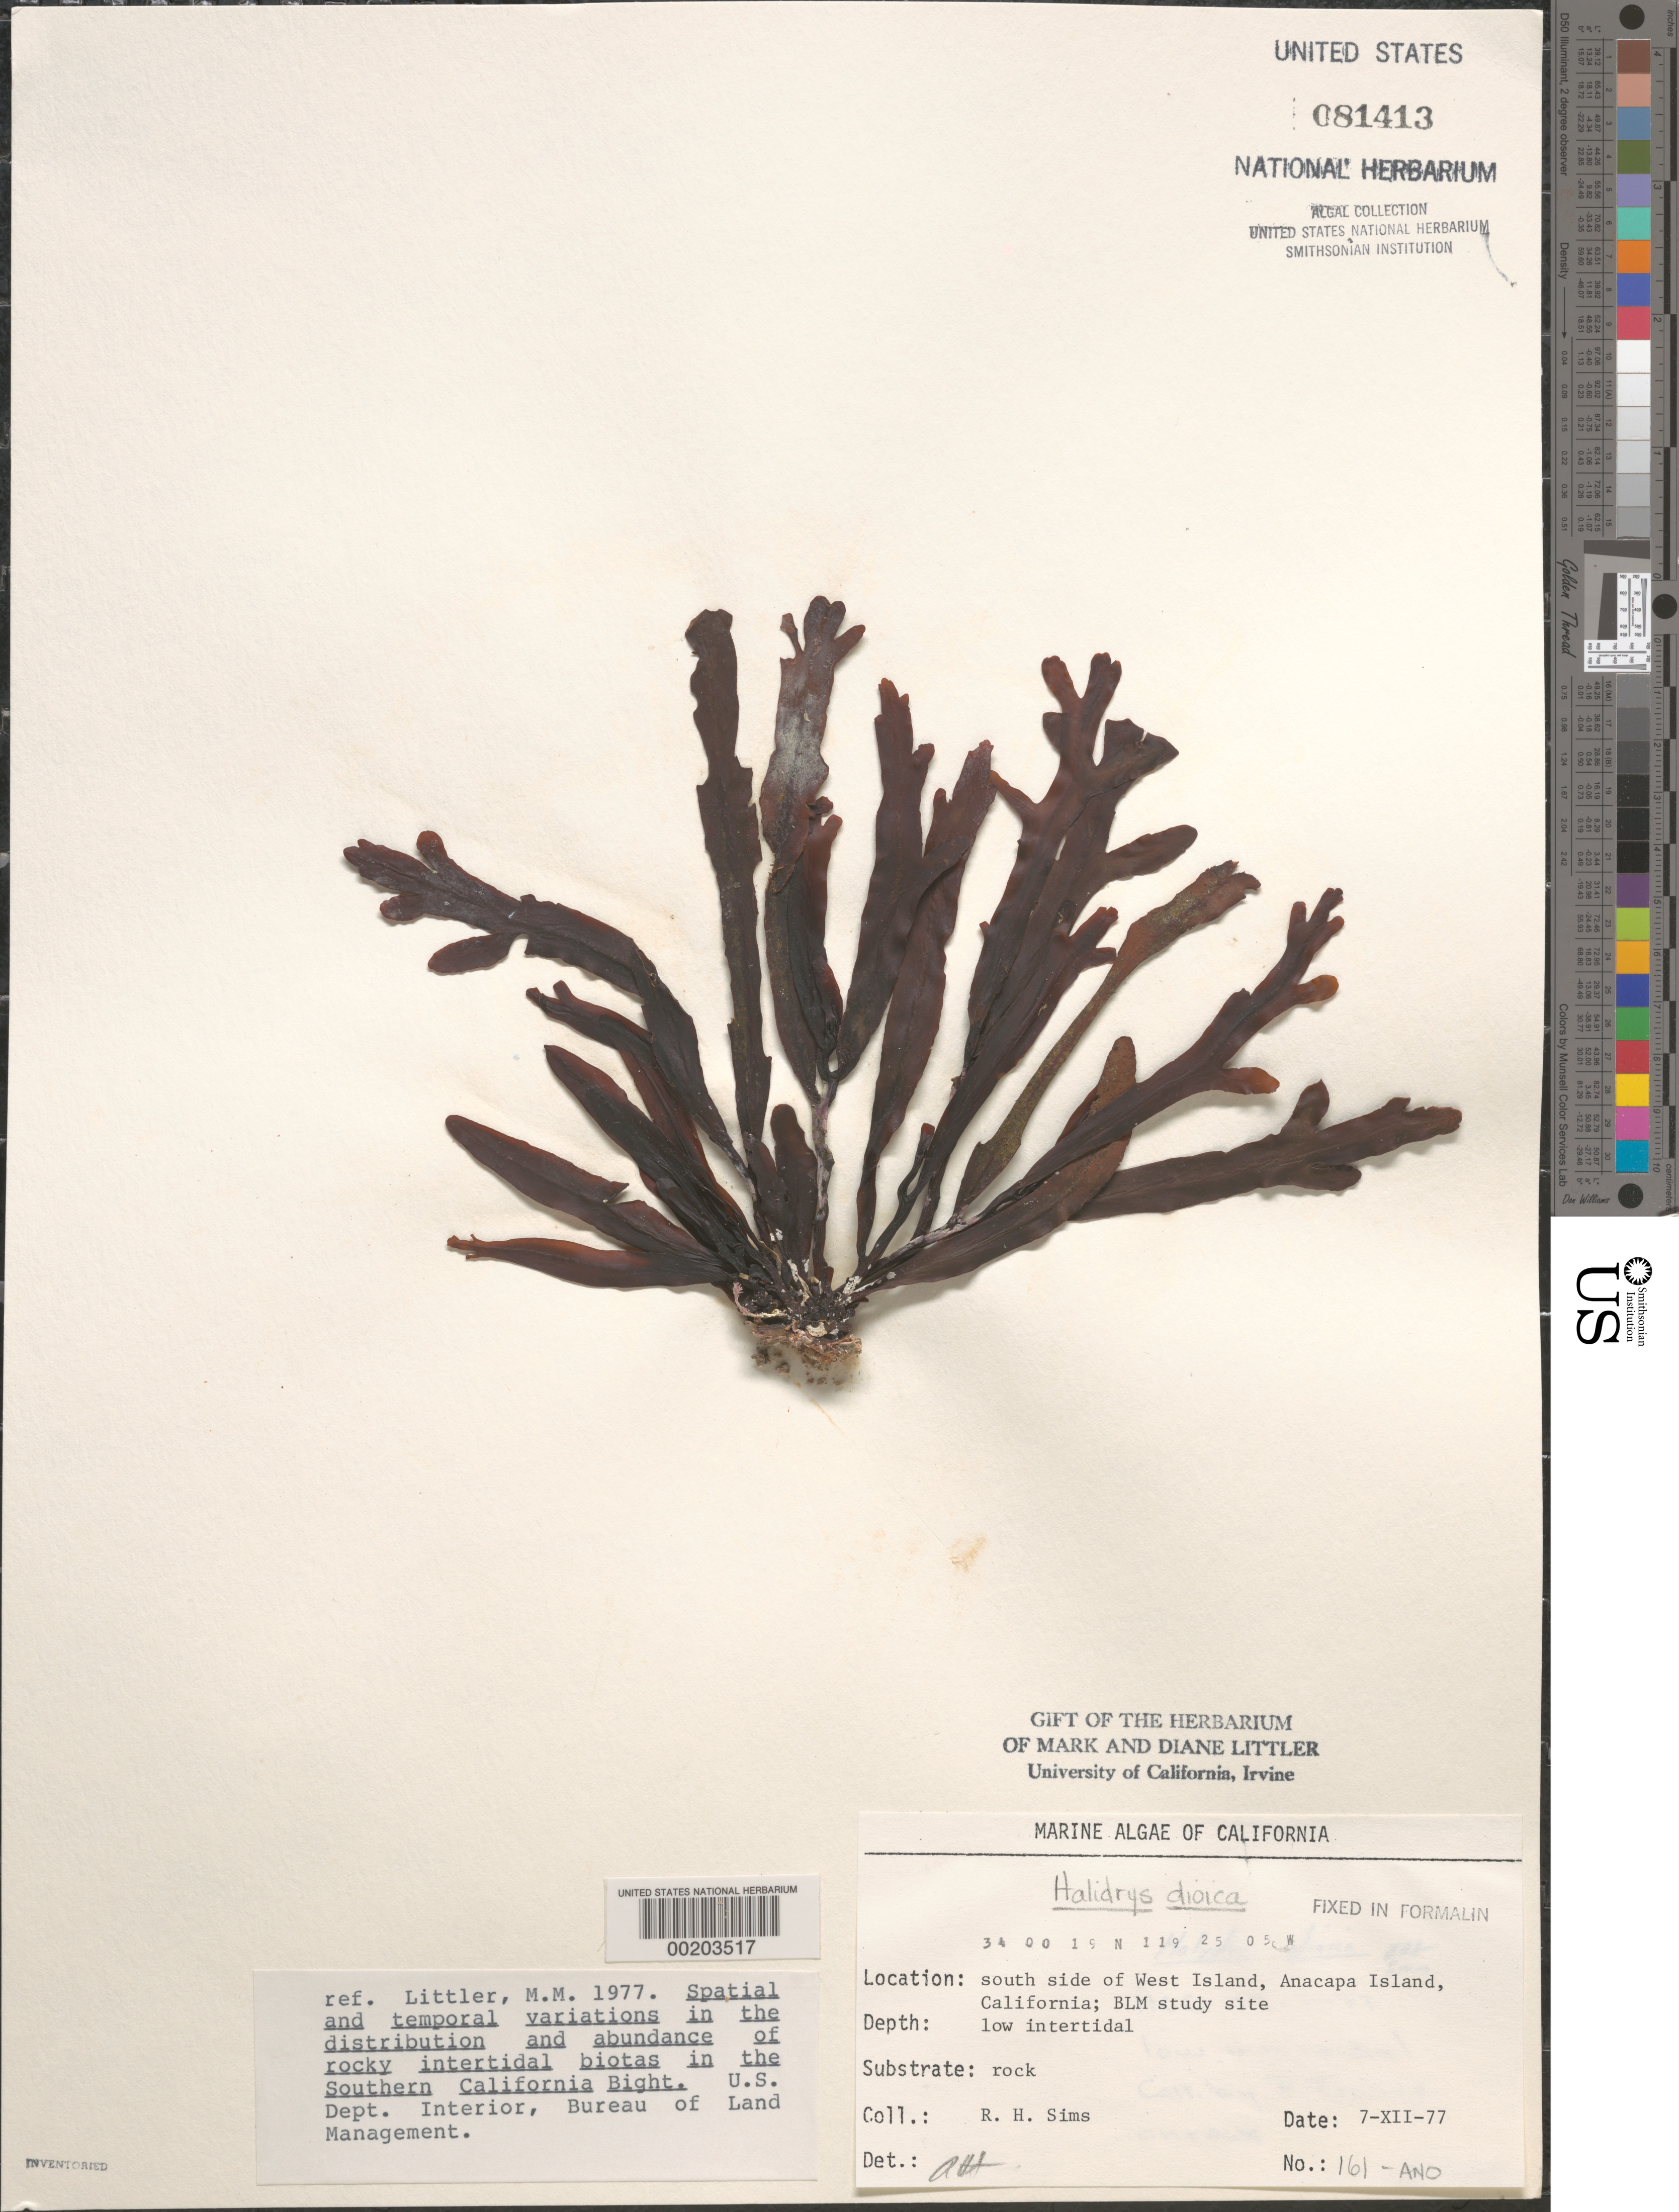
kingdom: Chromista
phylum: Ochrophyta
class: Phaeophyceae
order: Fucales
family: Sargassaceae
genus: Halidrys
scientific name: Halidrys dioica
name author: N.L. Gardner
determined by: Sims, Robert H.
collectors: R. H. Sims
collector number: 161-ANO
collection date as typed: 07 Dec 1977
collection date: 1977-12-07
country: United States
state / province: California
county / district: Ventura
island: Anacapa Island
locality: South side of west island, near Cat Rock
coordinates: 34 00'19"N, 119 25'05"W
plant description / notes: BLM-SOCALBIGHT Rocky Intertidal Survey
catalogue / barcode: US 81413